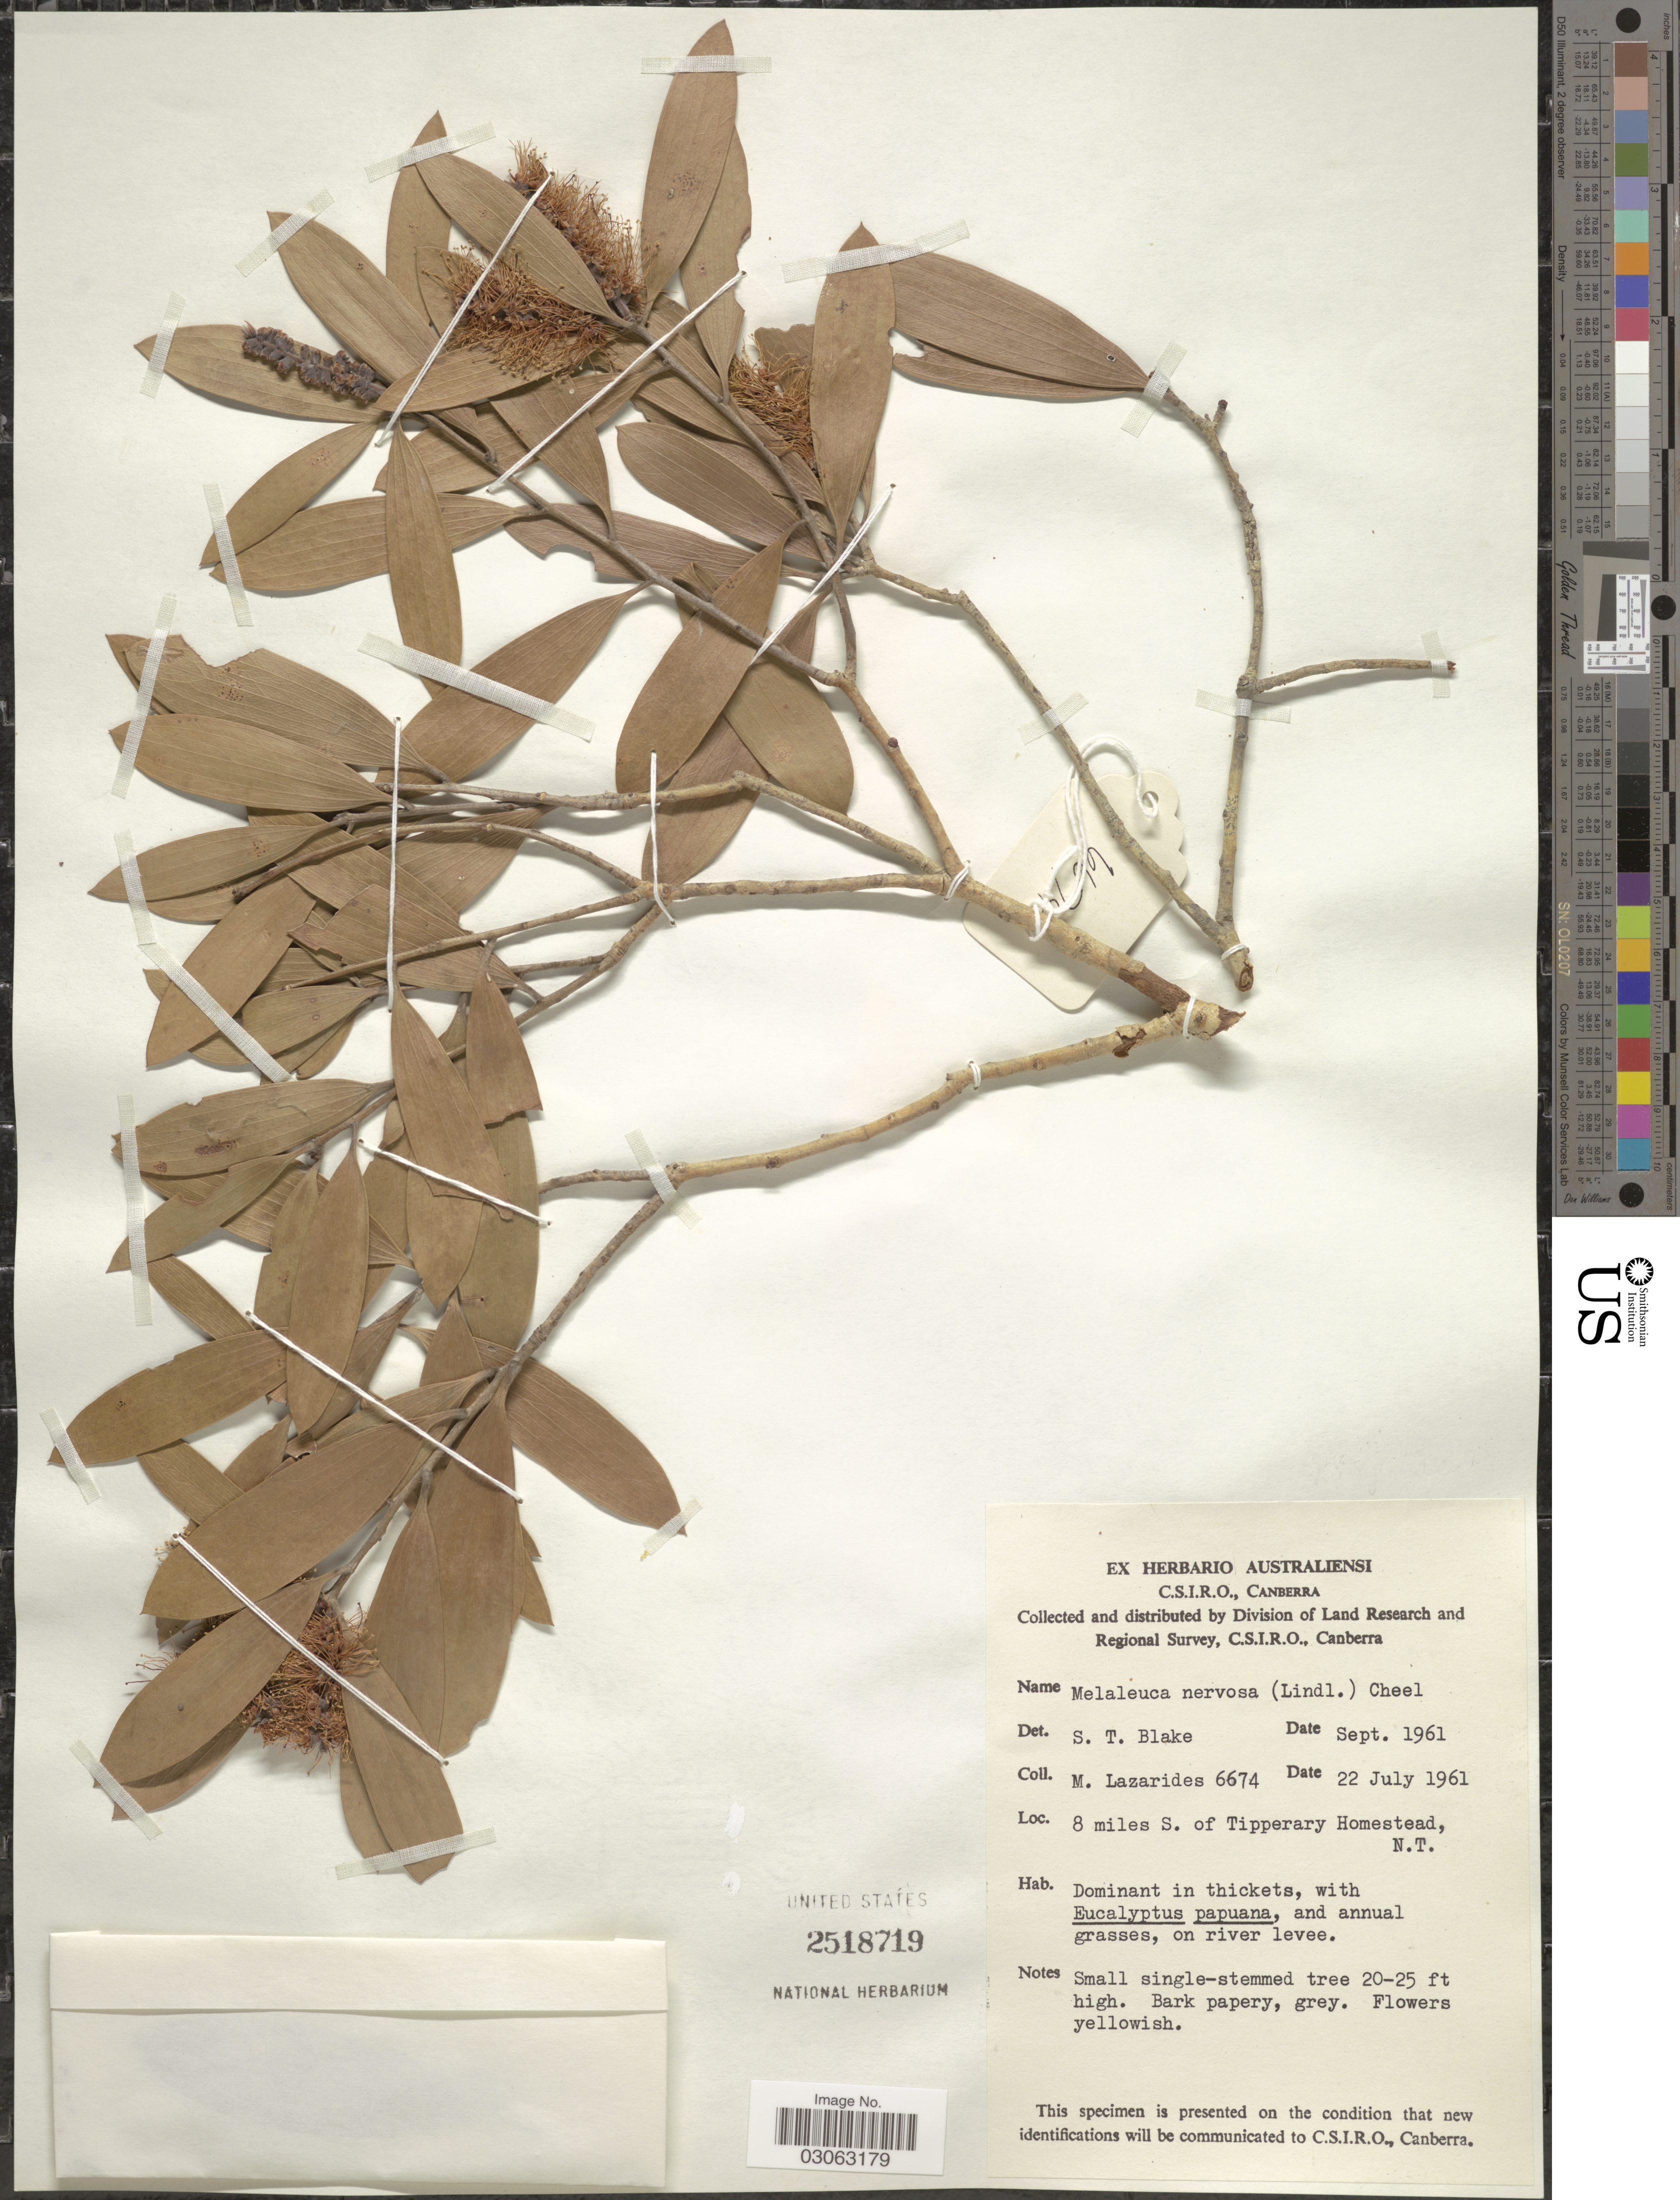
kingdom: Plantae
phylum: Tracheophyta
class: Magnoliopsida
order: Myrtales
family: Myrtaceae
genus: Melaleuca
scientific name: Melaleuca nervosa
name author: (Lindl.) Cheel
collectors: M. Lazarides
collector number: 6674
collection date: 1961-07-22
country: Australia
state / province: Northern Territory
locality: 8 miles S. of Tipperary Homestead, N. T.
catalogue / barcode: US 2518719